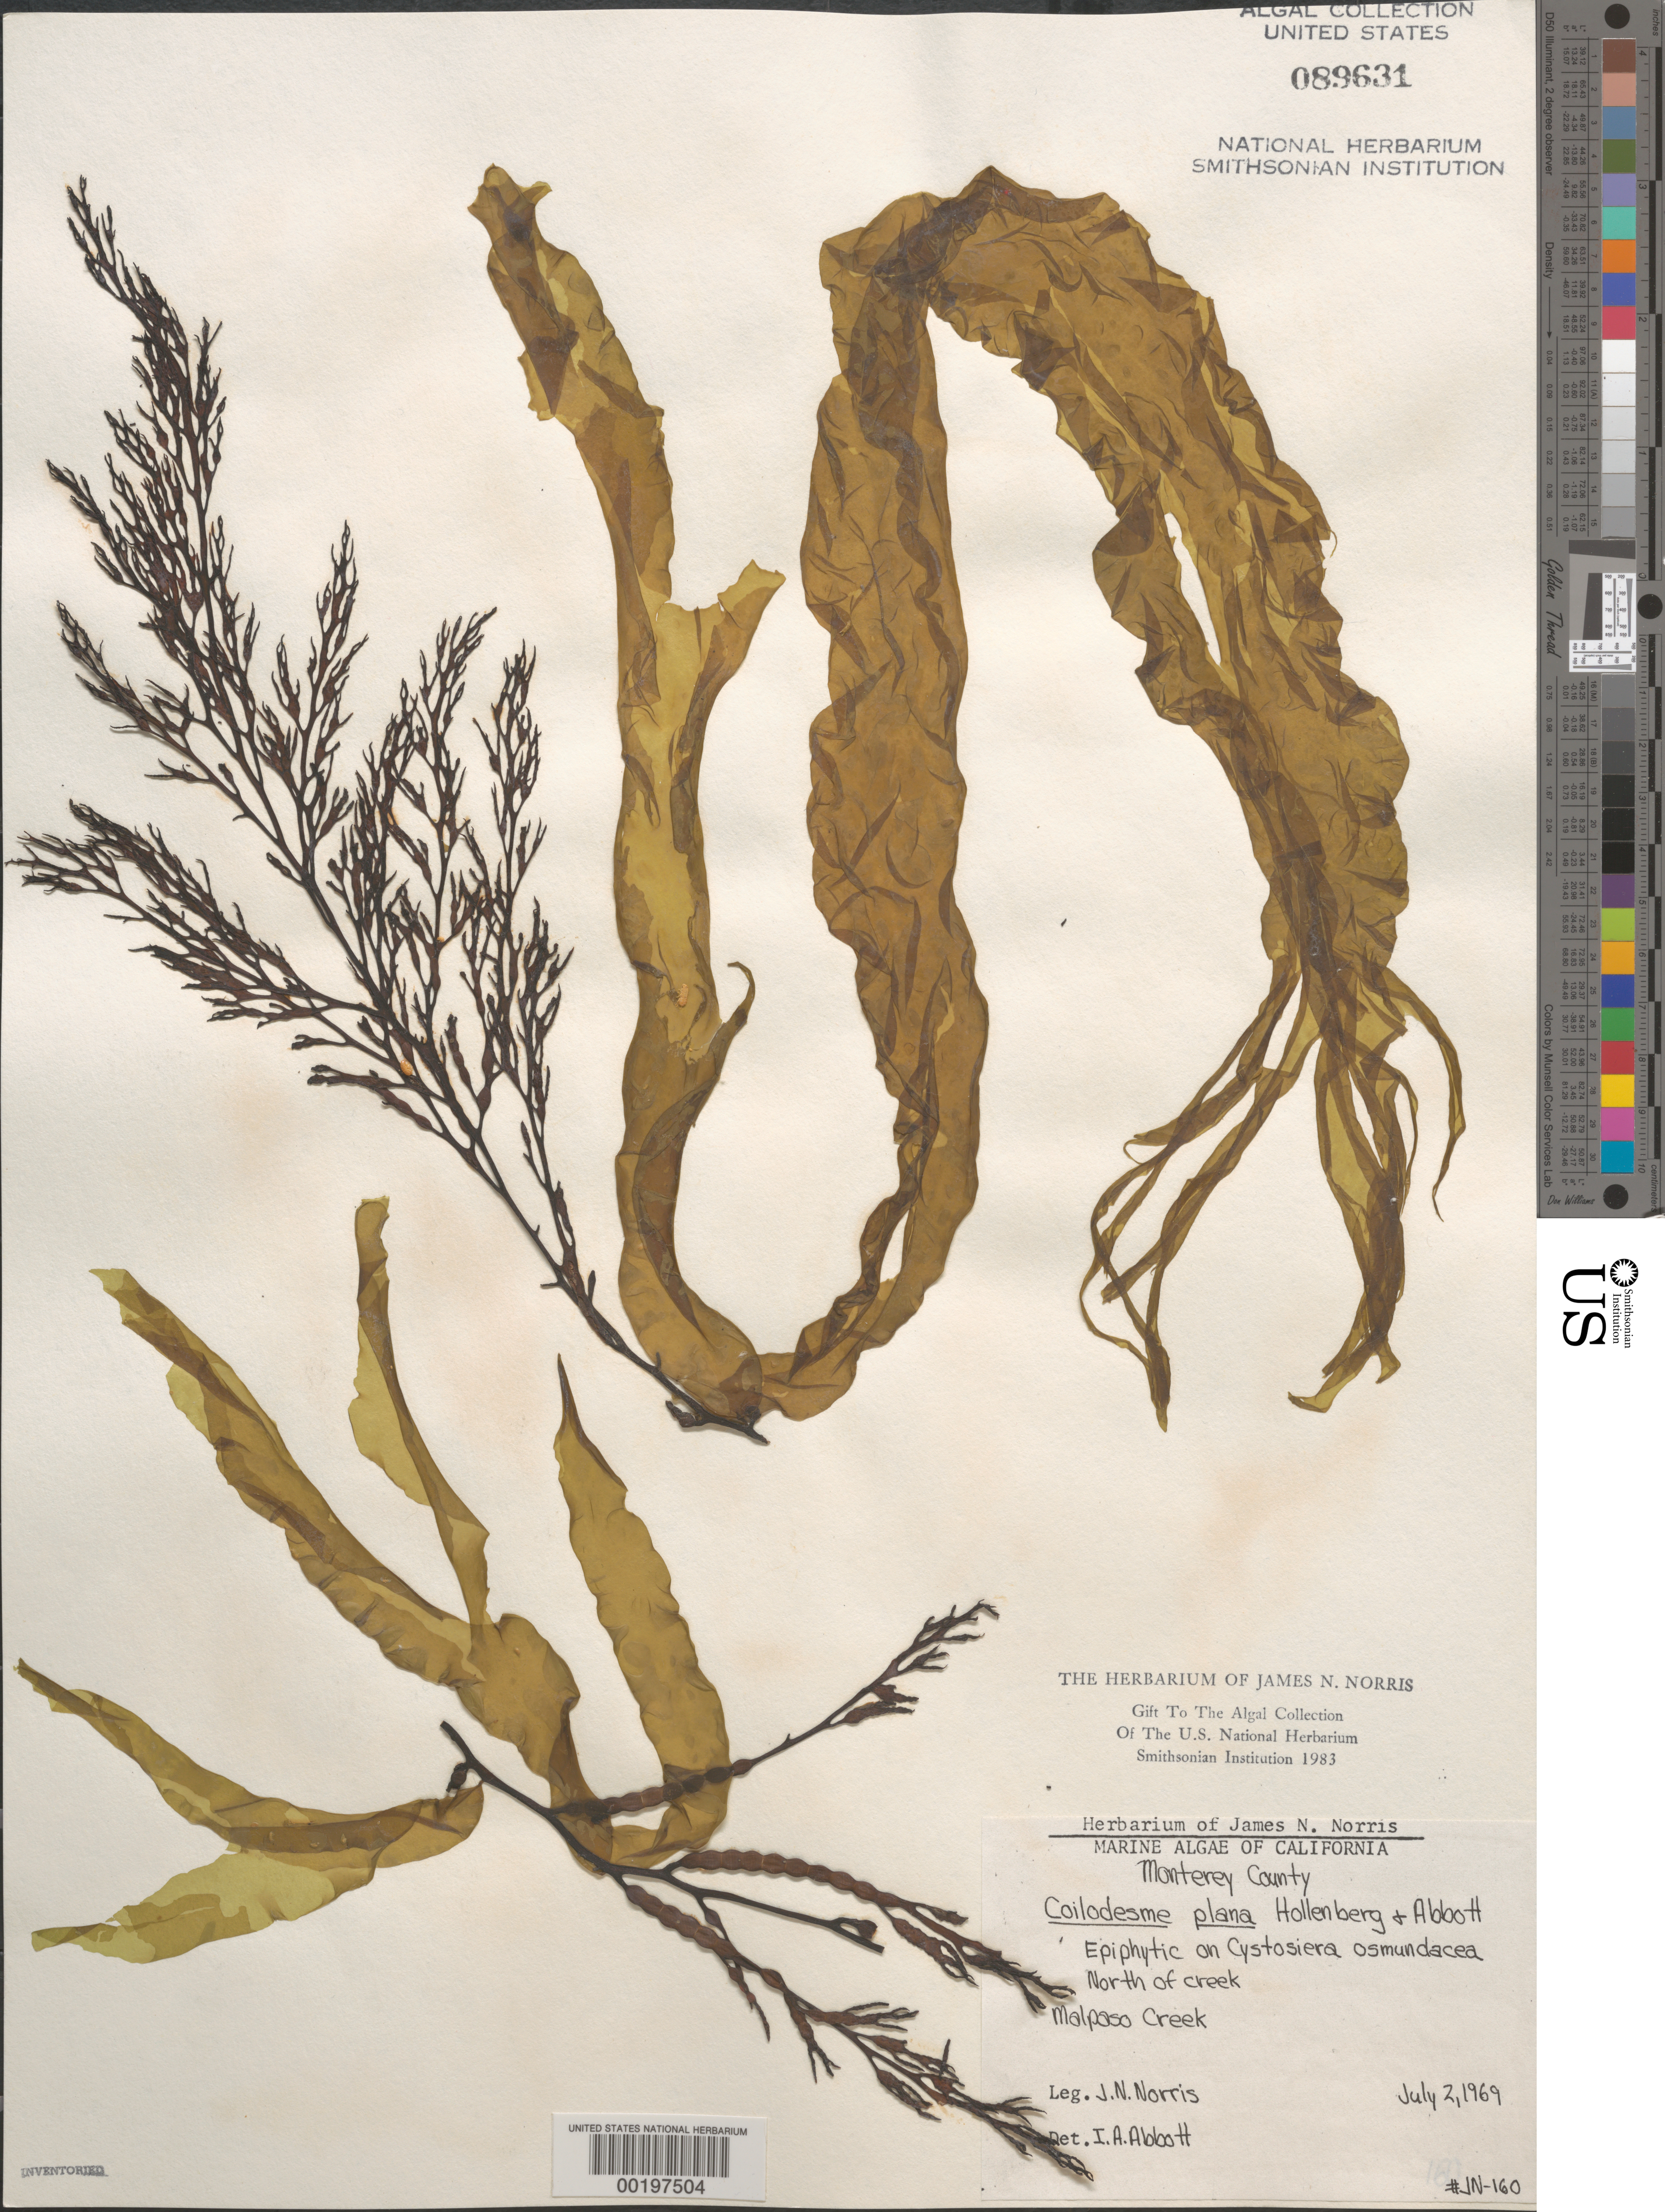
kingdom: Chromista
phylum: Ochrophyta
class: Phaeophyceae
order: Ectocarpales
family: Chordariaceae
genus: Coilodesme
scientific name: Coilodesme plana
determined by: Abbott, Isabella A.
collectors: J. N. Norris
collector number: JN-160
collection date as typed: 02 Jul 1969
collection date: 1969-07-02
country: United States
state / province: California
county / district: Monterey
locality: North of Malpaso Creek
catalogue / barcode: US 89631